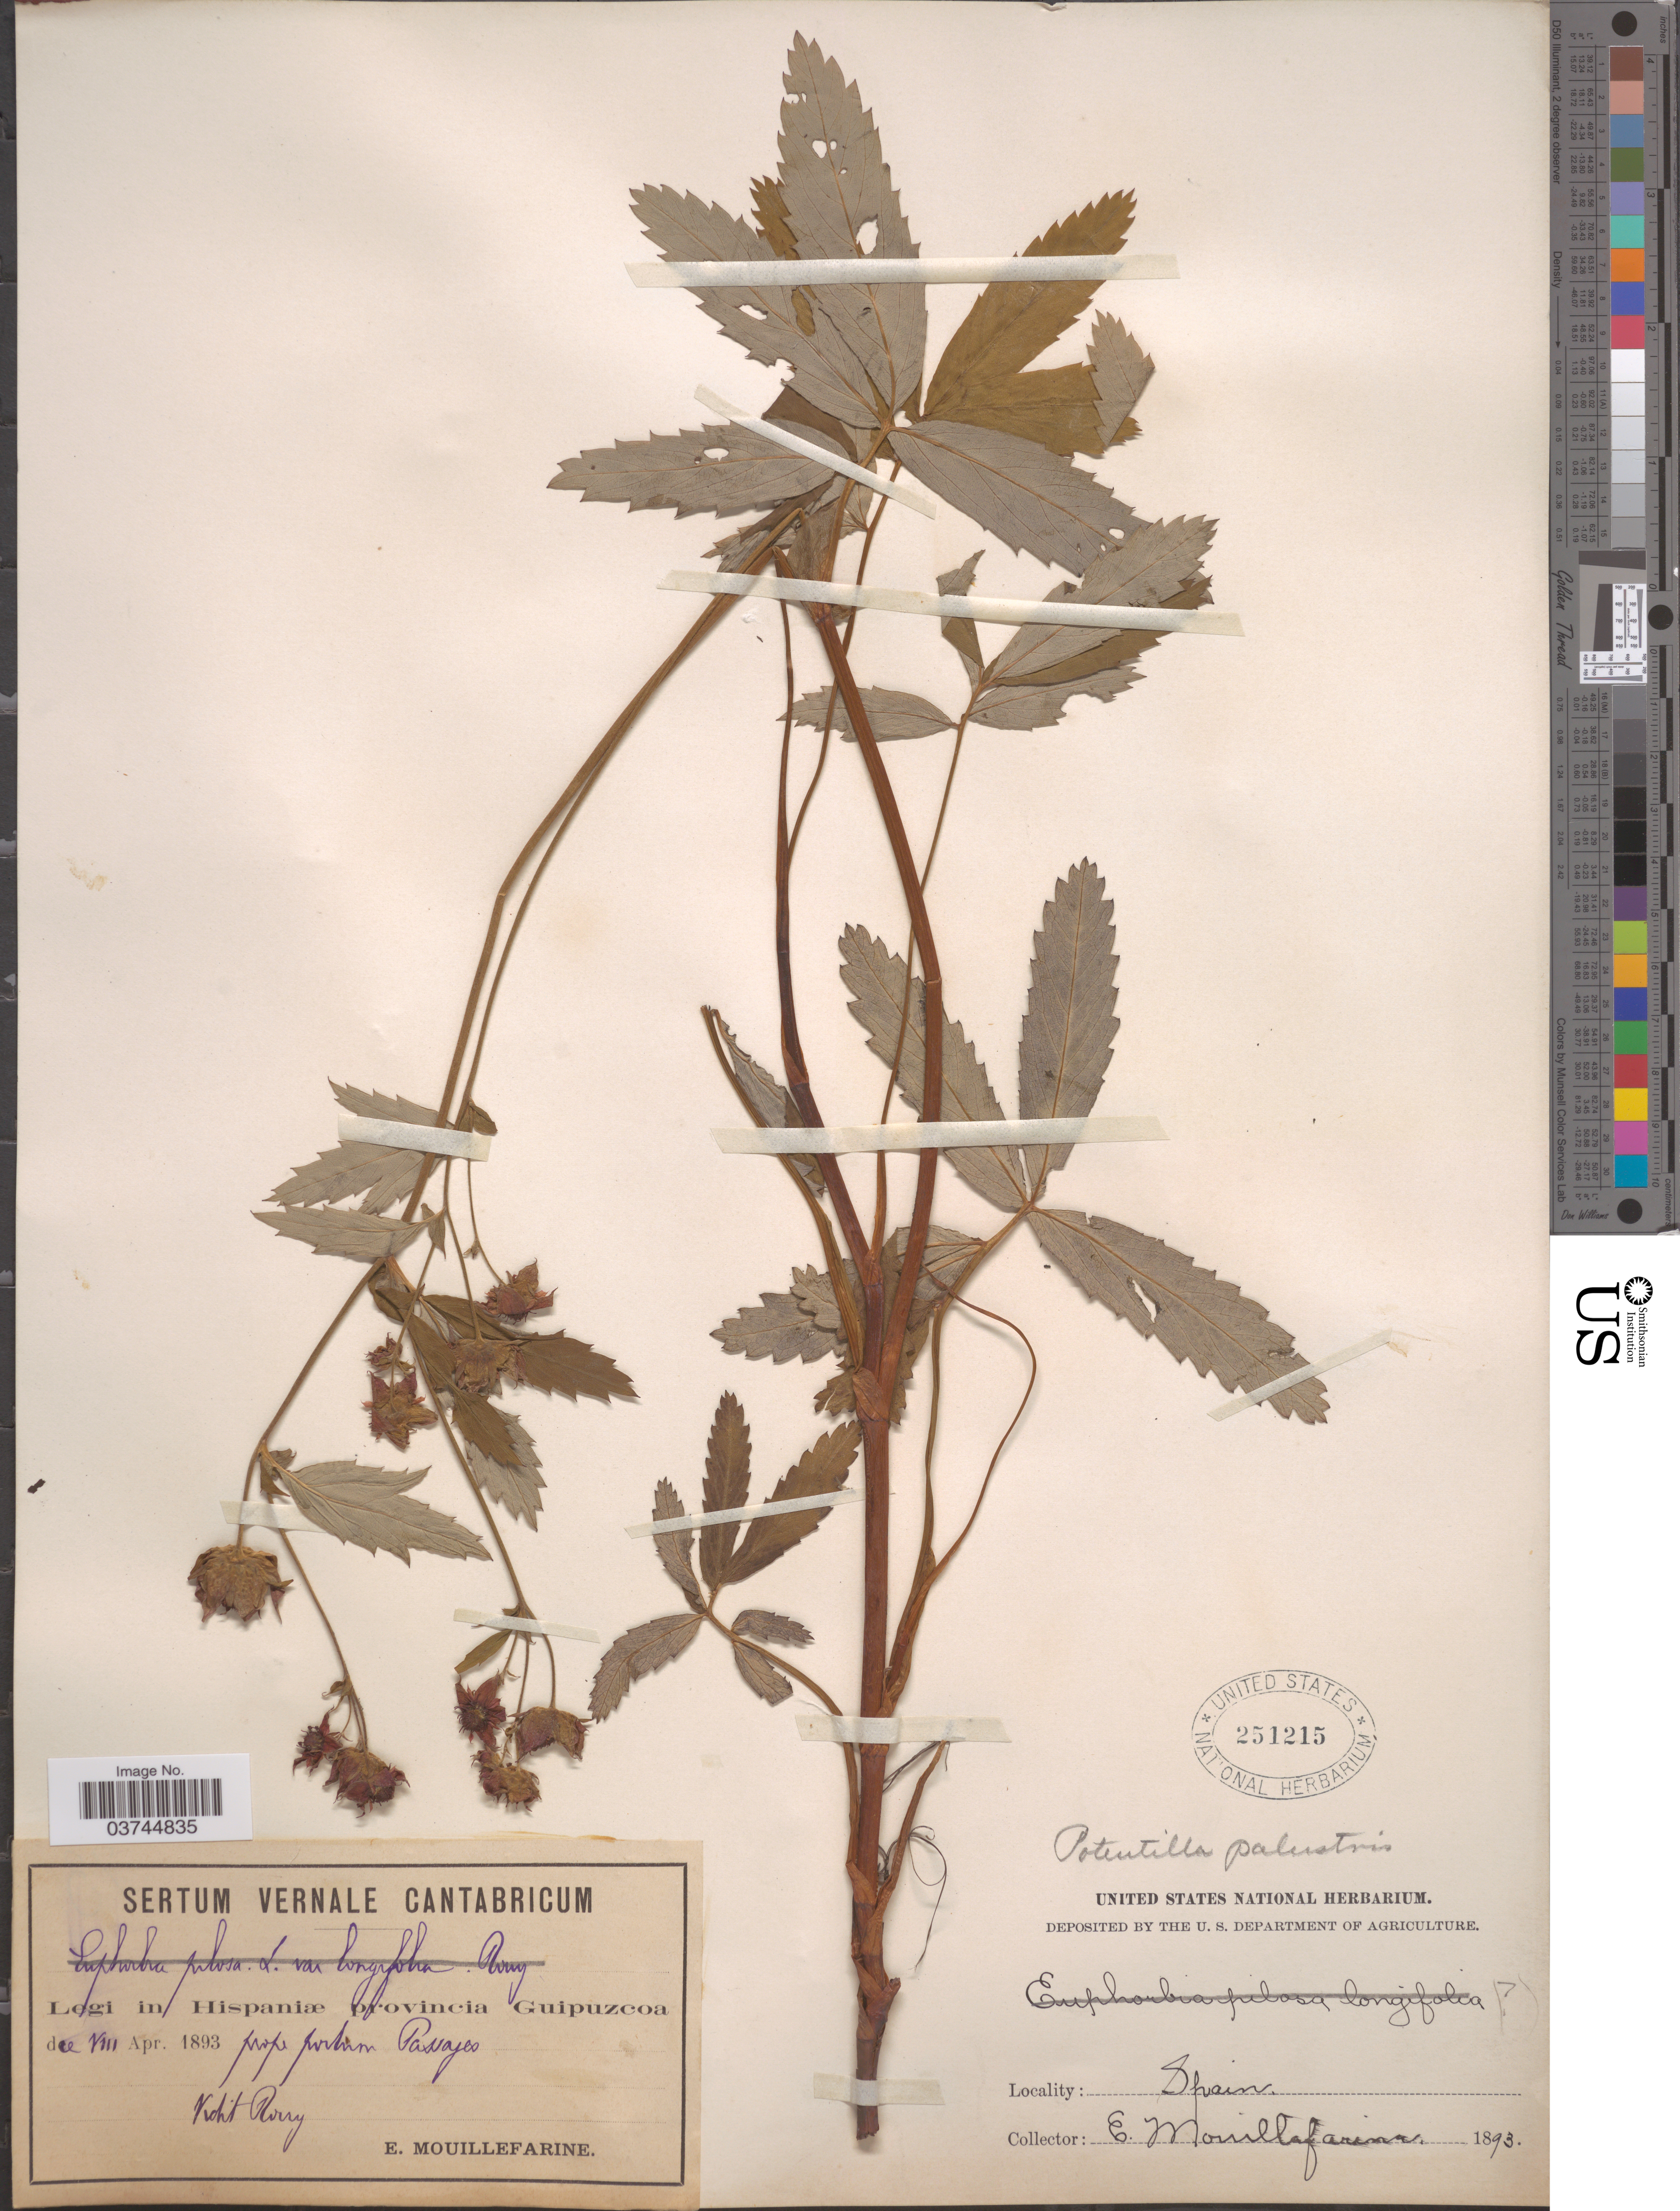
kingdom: Plantae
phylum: Tracheophyta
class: Magnoliopsida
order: Rosales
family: Rosaceae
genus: Comarum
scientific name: Comarum palustre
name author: L.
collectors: E. Mouillefarine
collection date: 1893-04-08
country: Spain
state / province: Erkidegoa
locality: Legi in Hispaniæ provincia Guipuzcoa, prope portum Passajes (Pasaia)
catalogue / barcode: US 251215